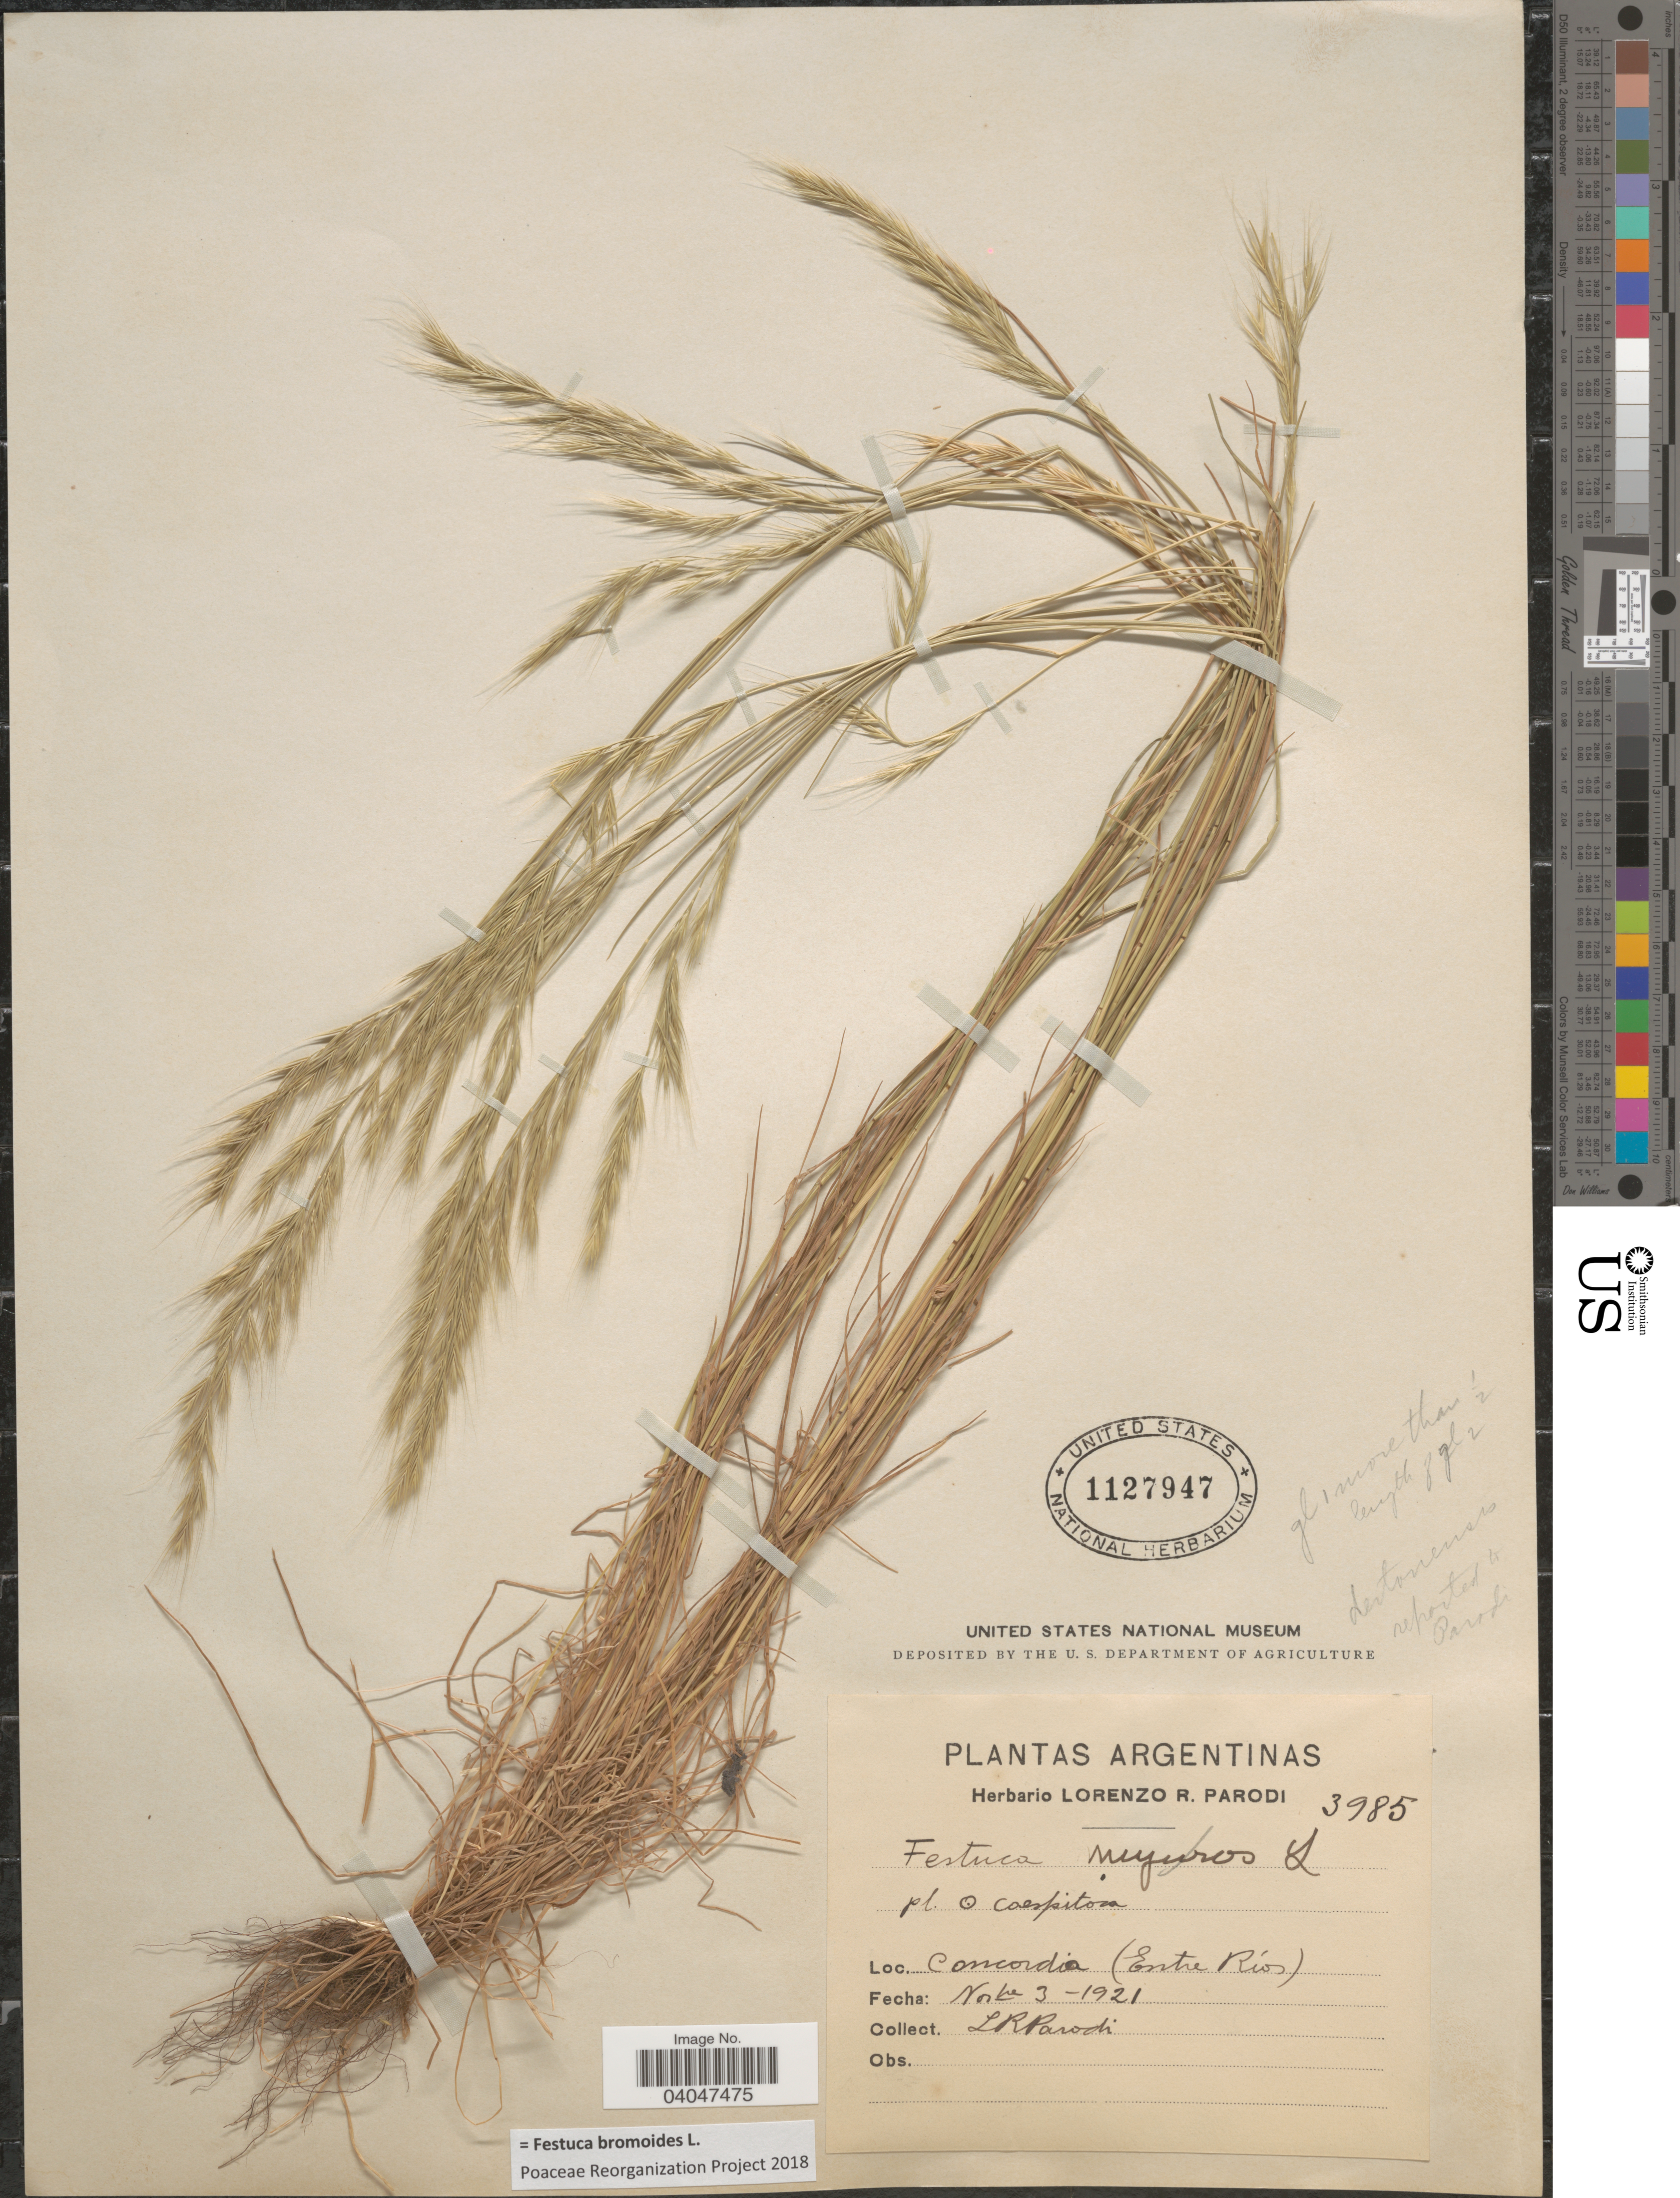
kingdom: Plantae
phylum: Tracheophyta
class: Liliopsida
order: Poales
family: Poaceae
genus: Festuca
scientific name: Festuca bromoides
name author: L.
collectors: L. R. Parodi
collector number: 3985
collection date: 1921-11-03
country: Argentina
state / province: Entre Rios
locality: Concordia.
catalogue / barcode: US 1127947